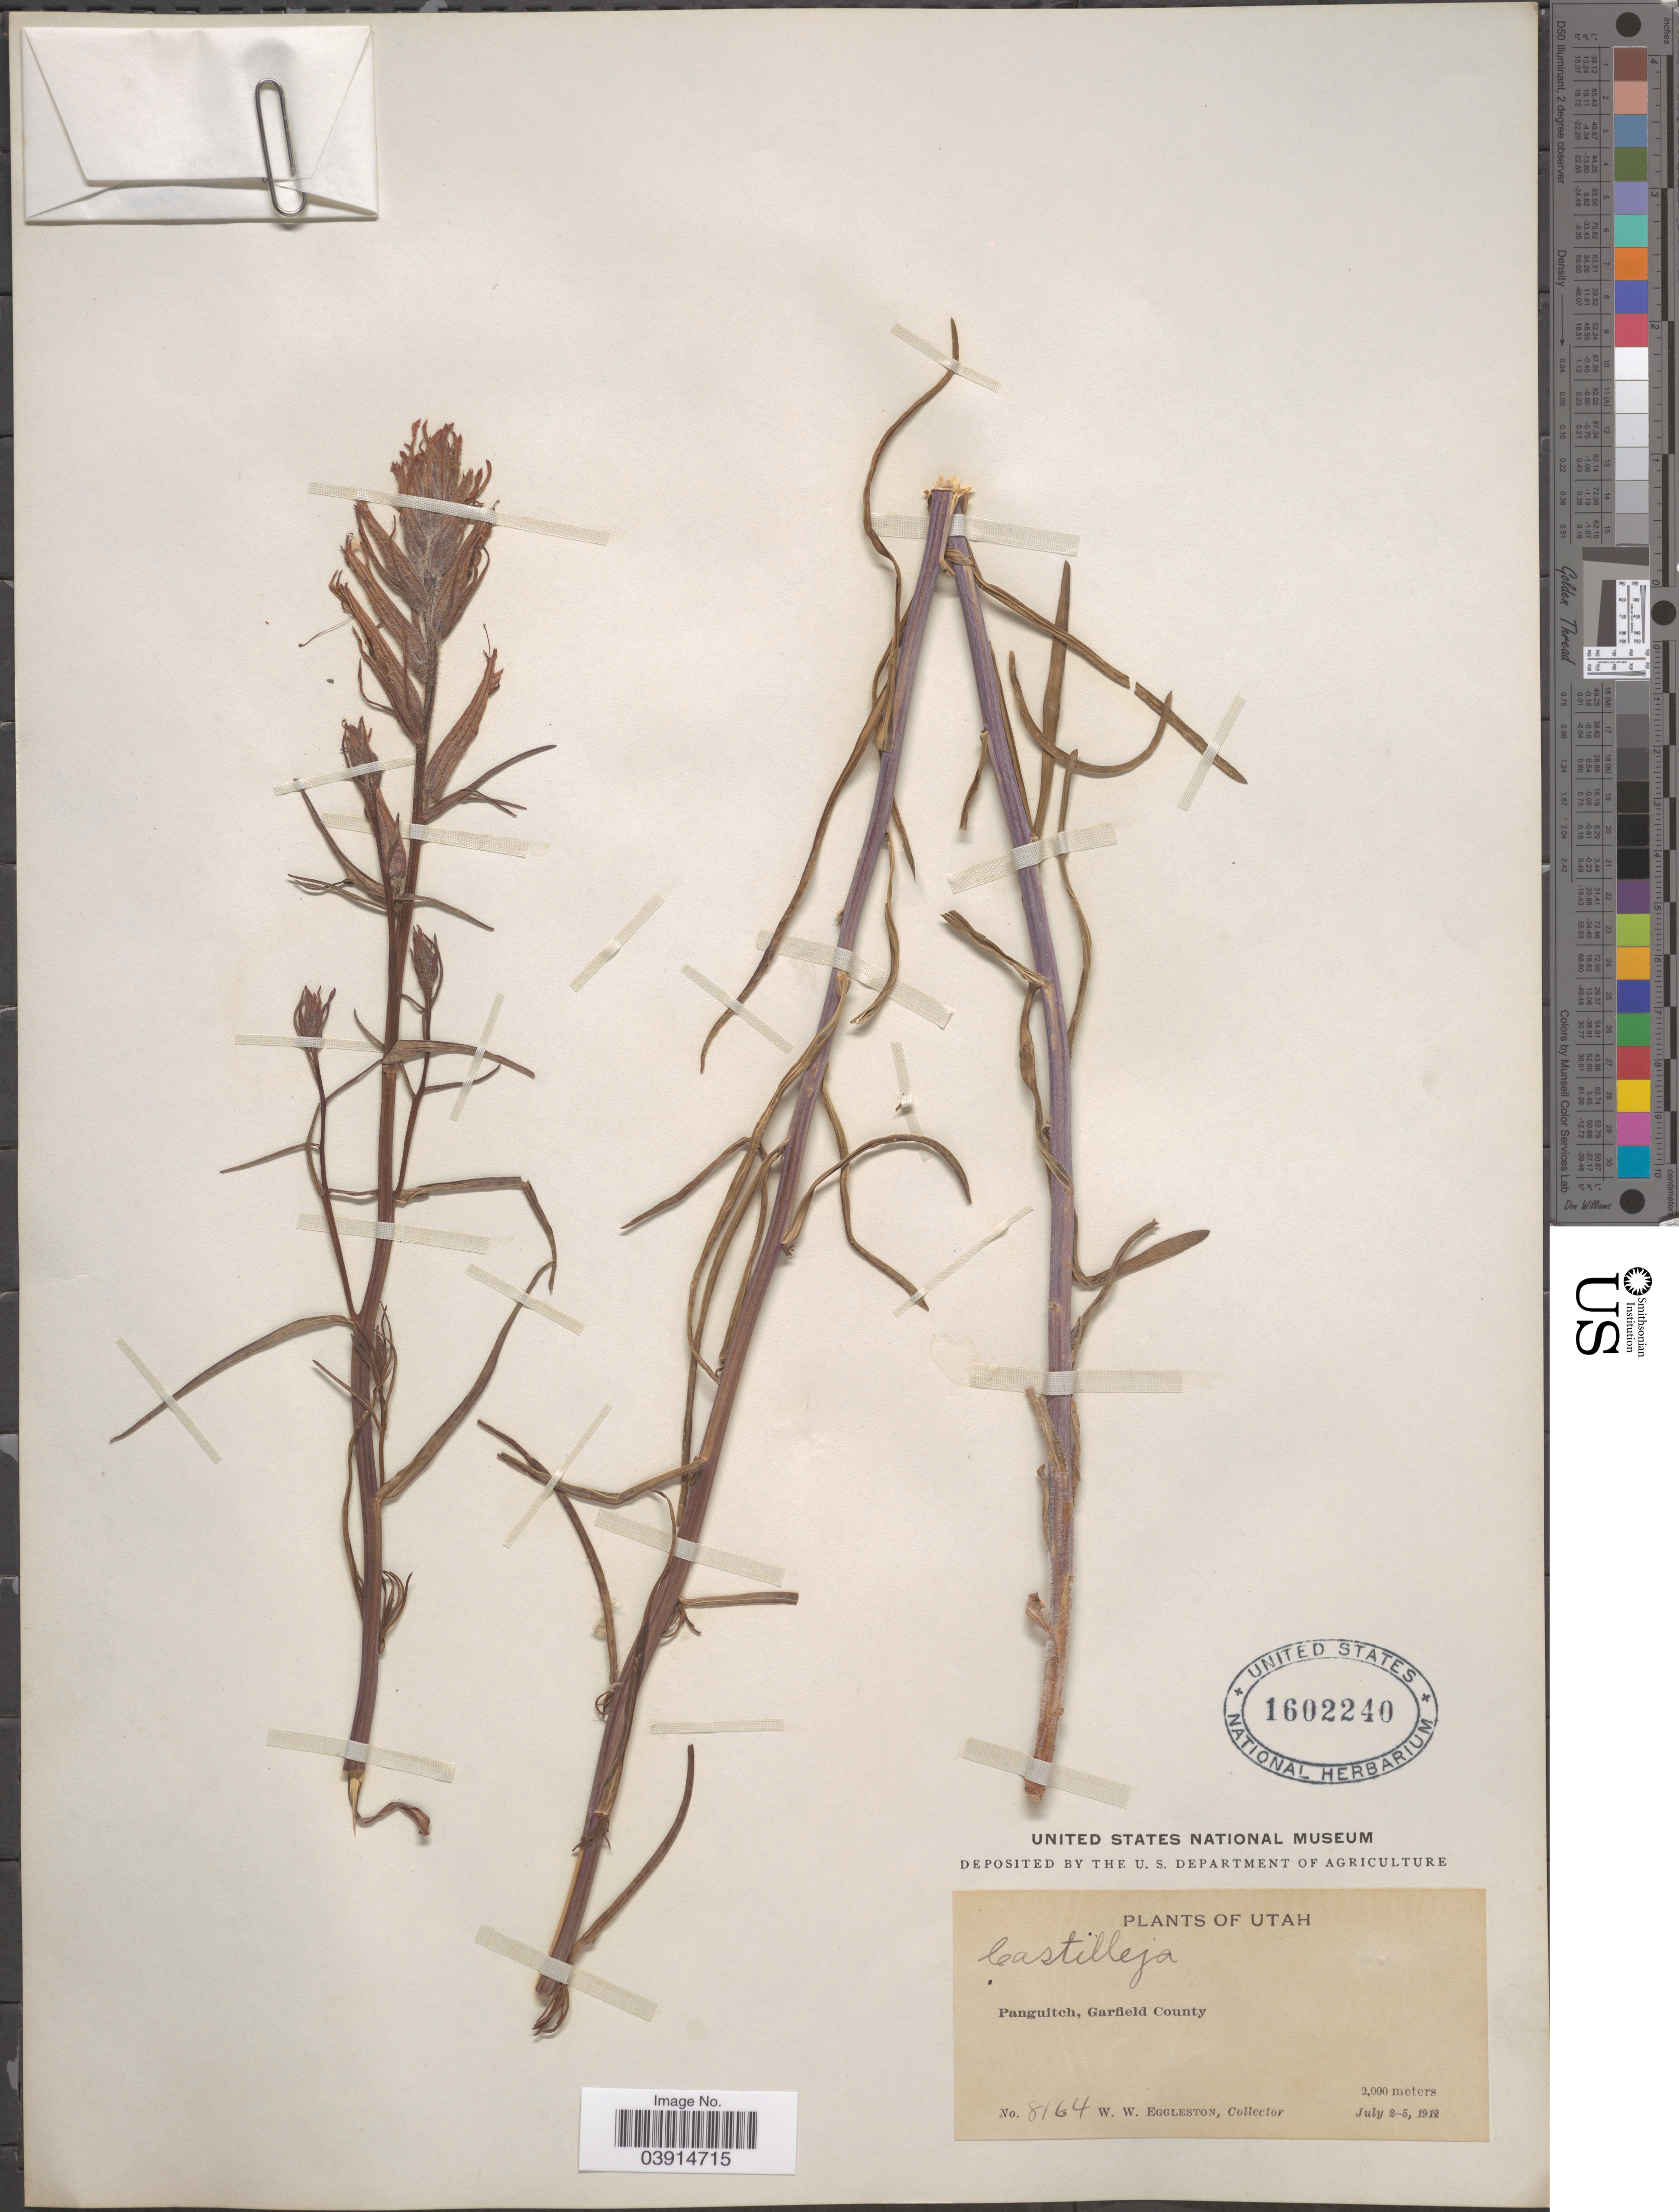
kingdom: Plantae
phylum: Tracheophyta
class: Magnoliopsida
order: Lamiales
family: Orobanchaceae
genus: Castilleja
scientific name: Castilleja sp.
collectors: W. W. Eggleston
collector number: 8164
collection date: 1912-07-02/1912-07-05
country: United States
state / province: Utah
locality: Panguitch, Garfield County.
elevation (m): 2000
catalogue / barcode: US 1602240